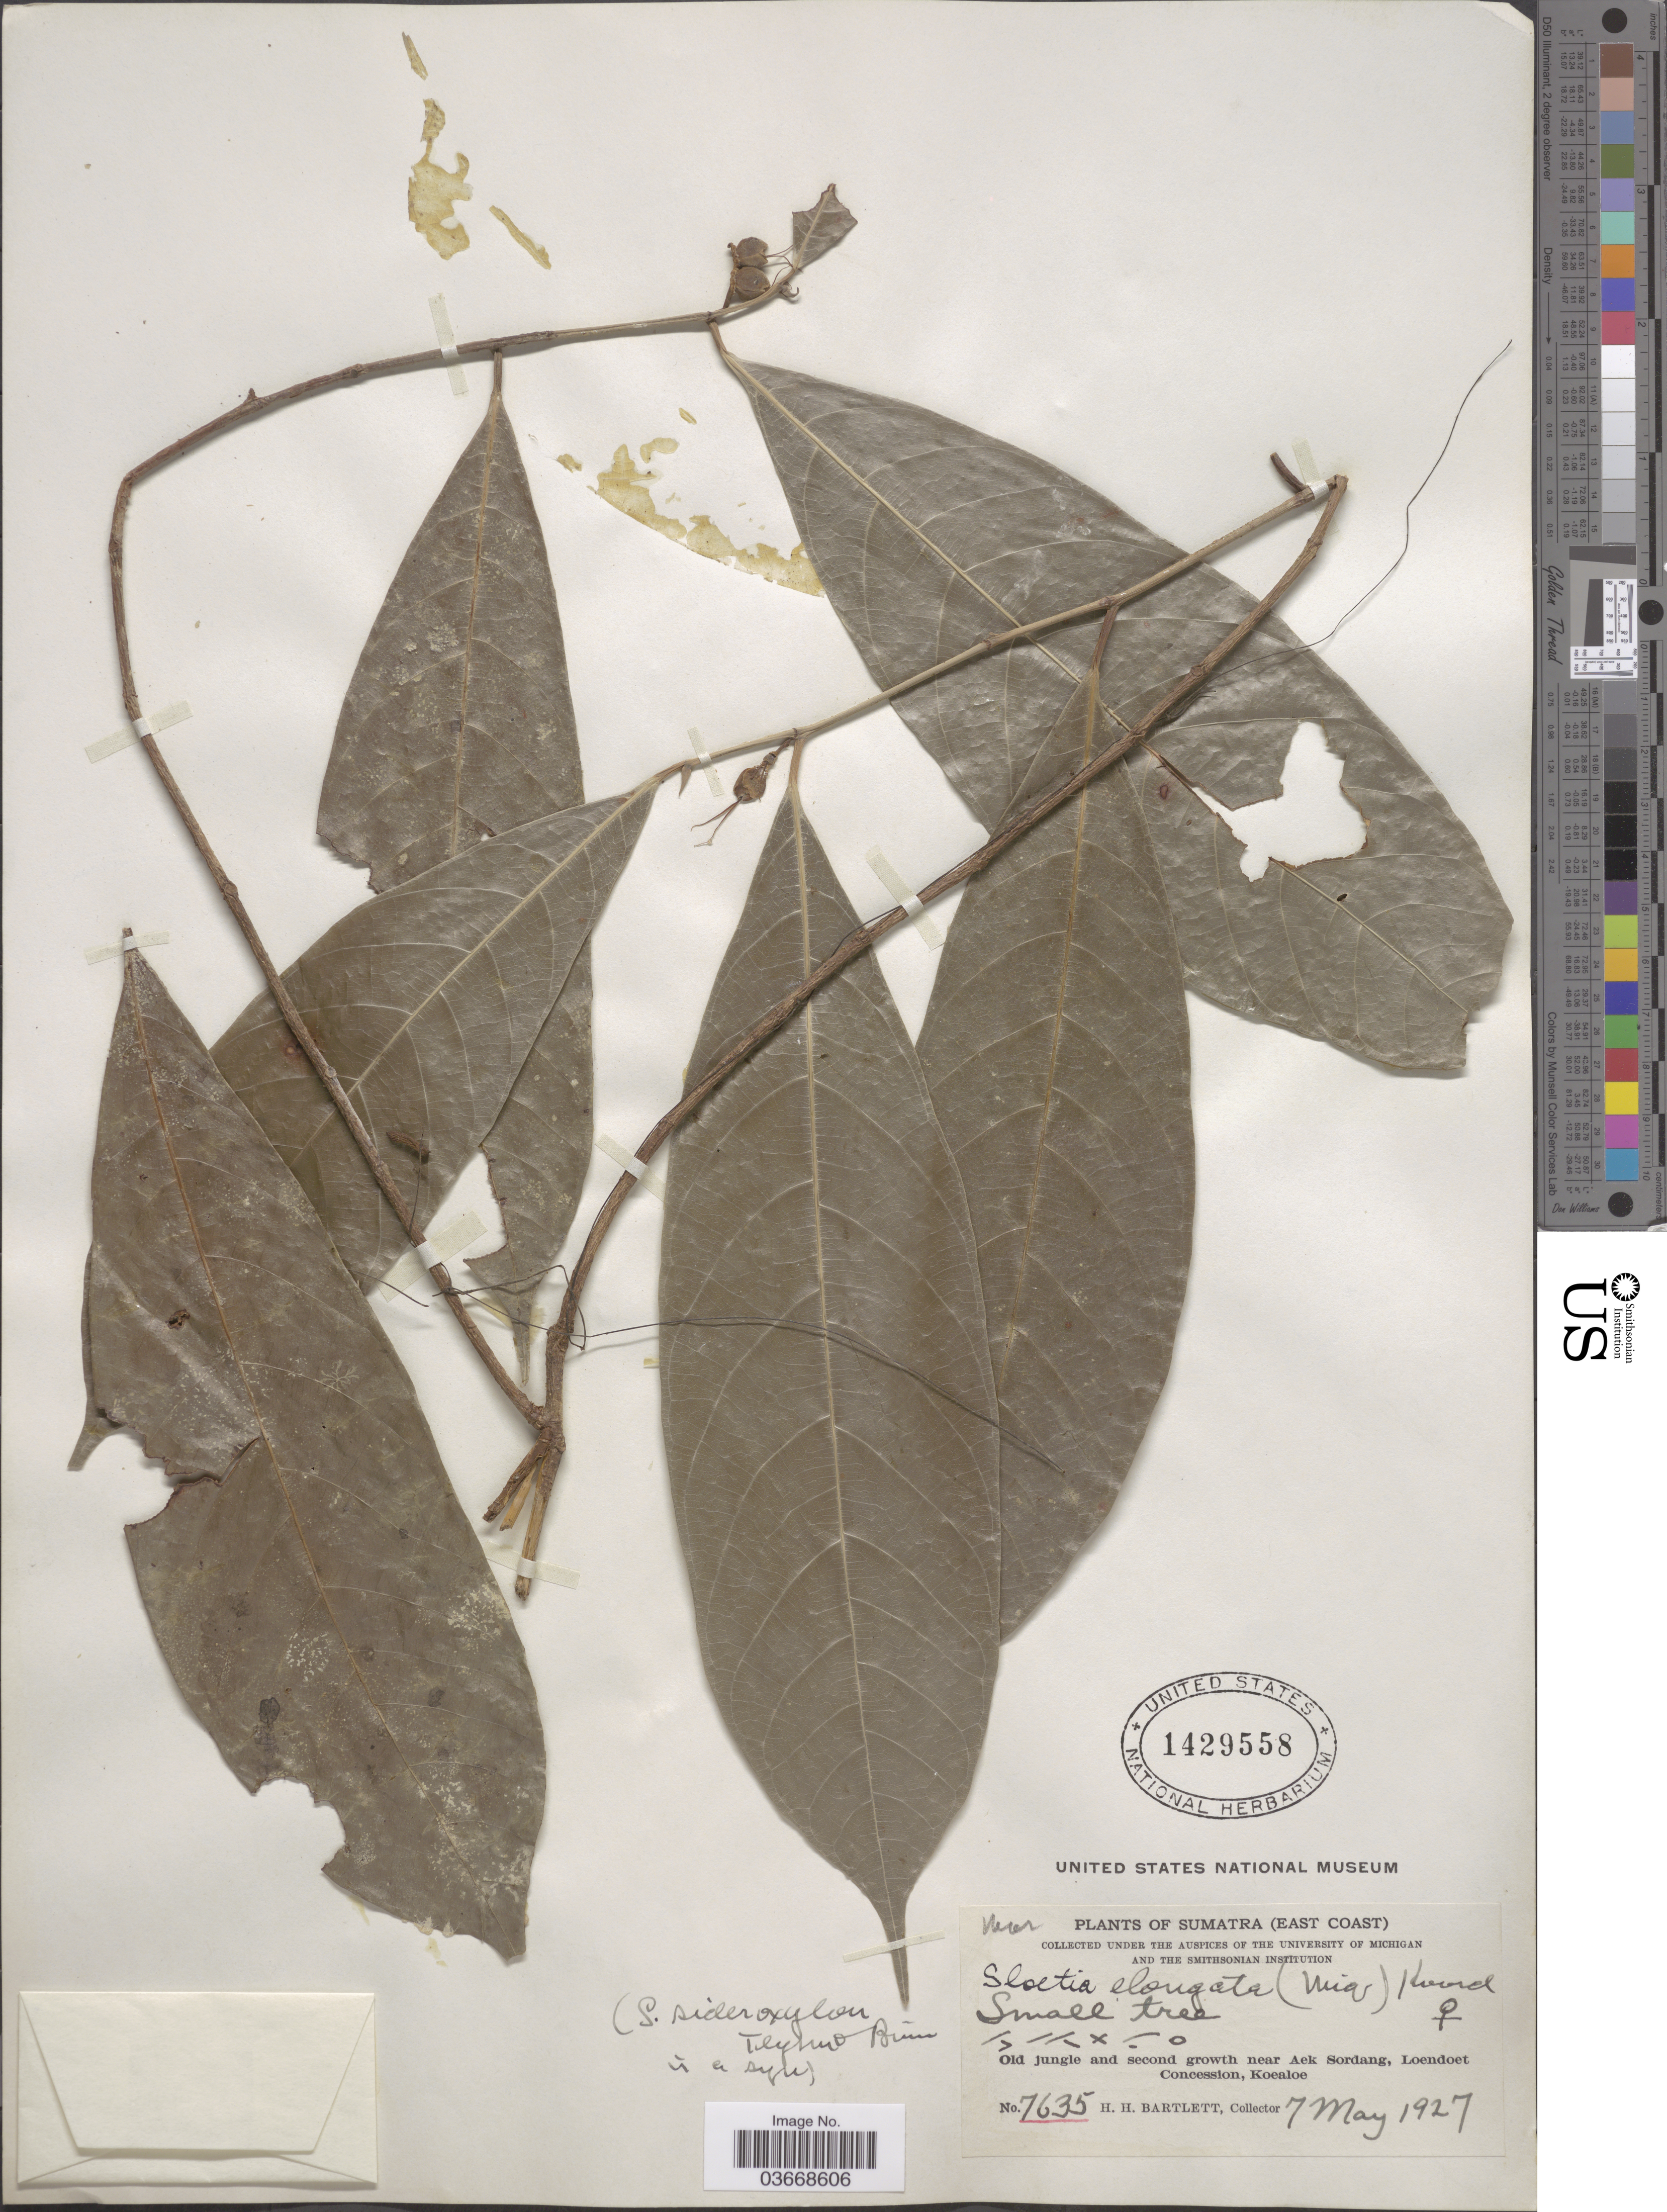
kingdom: Plantae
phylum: Tracheophyta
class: Magnoliopsida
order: Rosales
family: Moraceae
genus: Sloetia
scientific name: Sloetia elongata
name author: (Miq.) Koord.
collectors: H. H. Bartlett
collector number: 7635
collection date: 1927-05-07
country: Indonesia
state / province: Sumatra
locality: (East Coast). Old jungle and second growth near Aek Sordang, Loendoet Concession, Koealoe.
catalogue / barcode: US 1429558